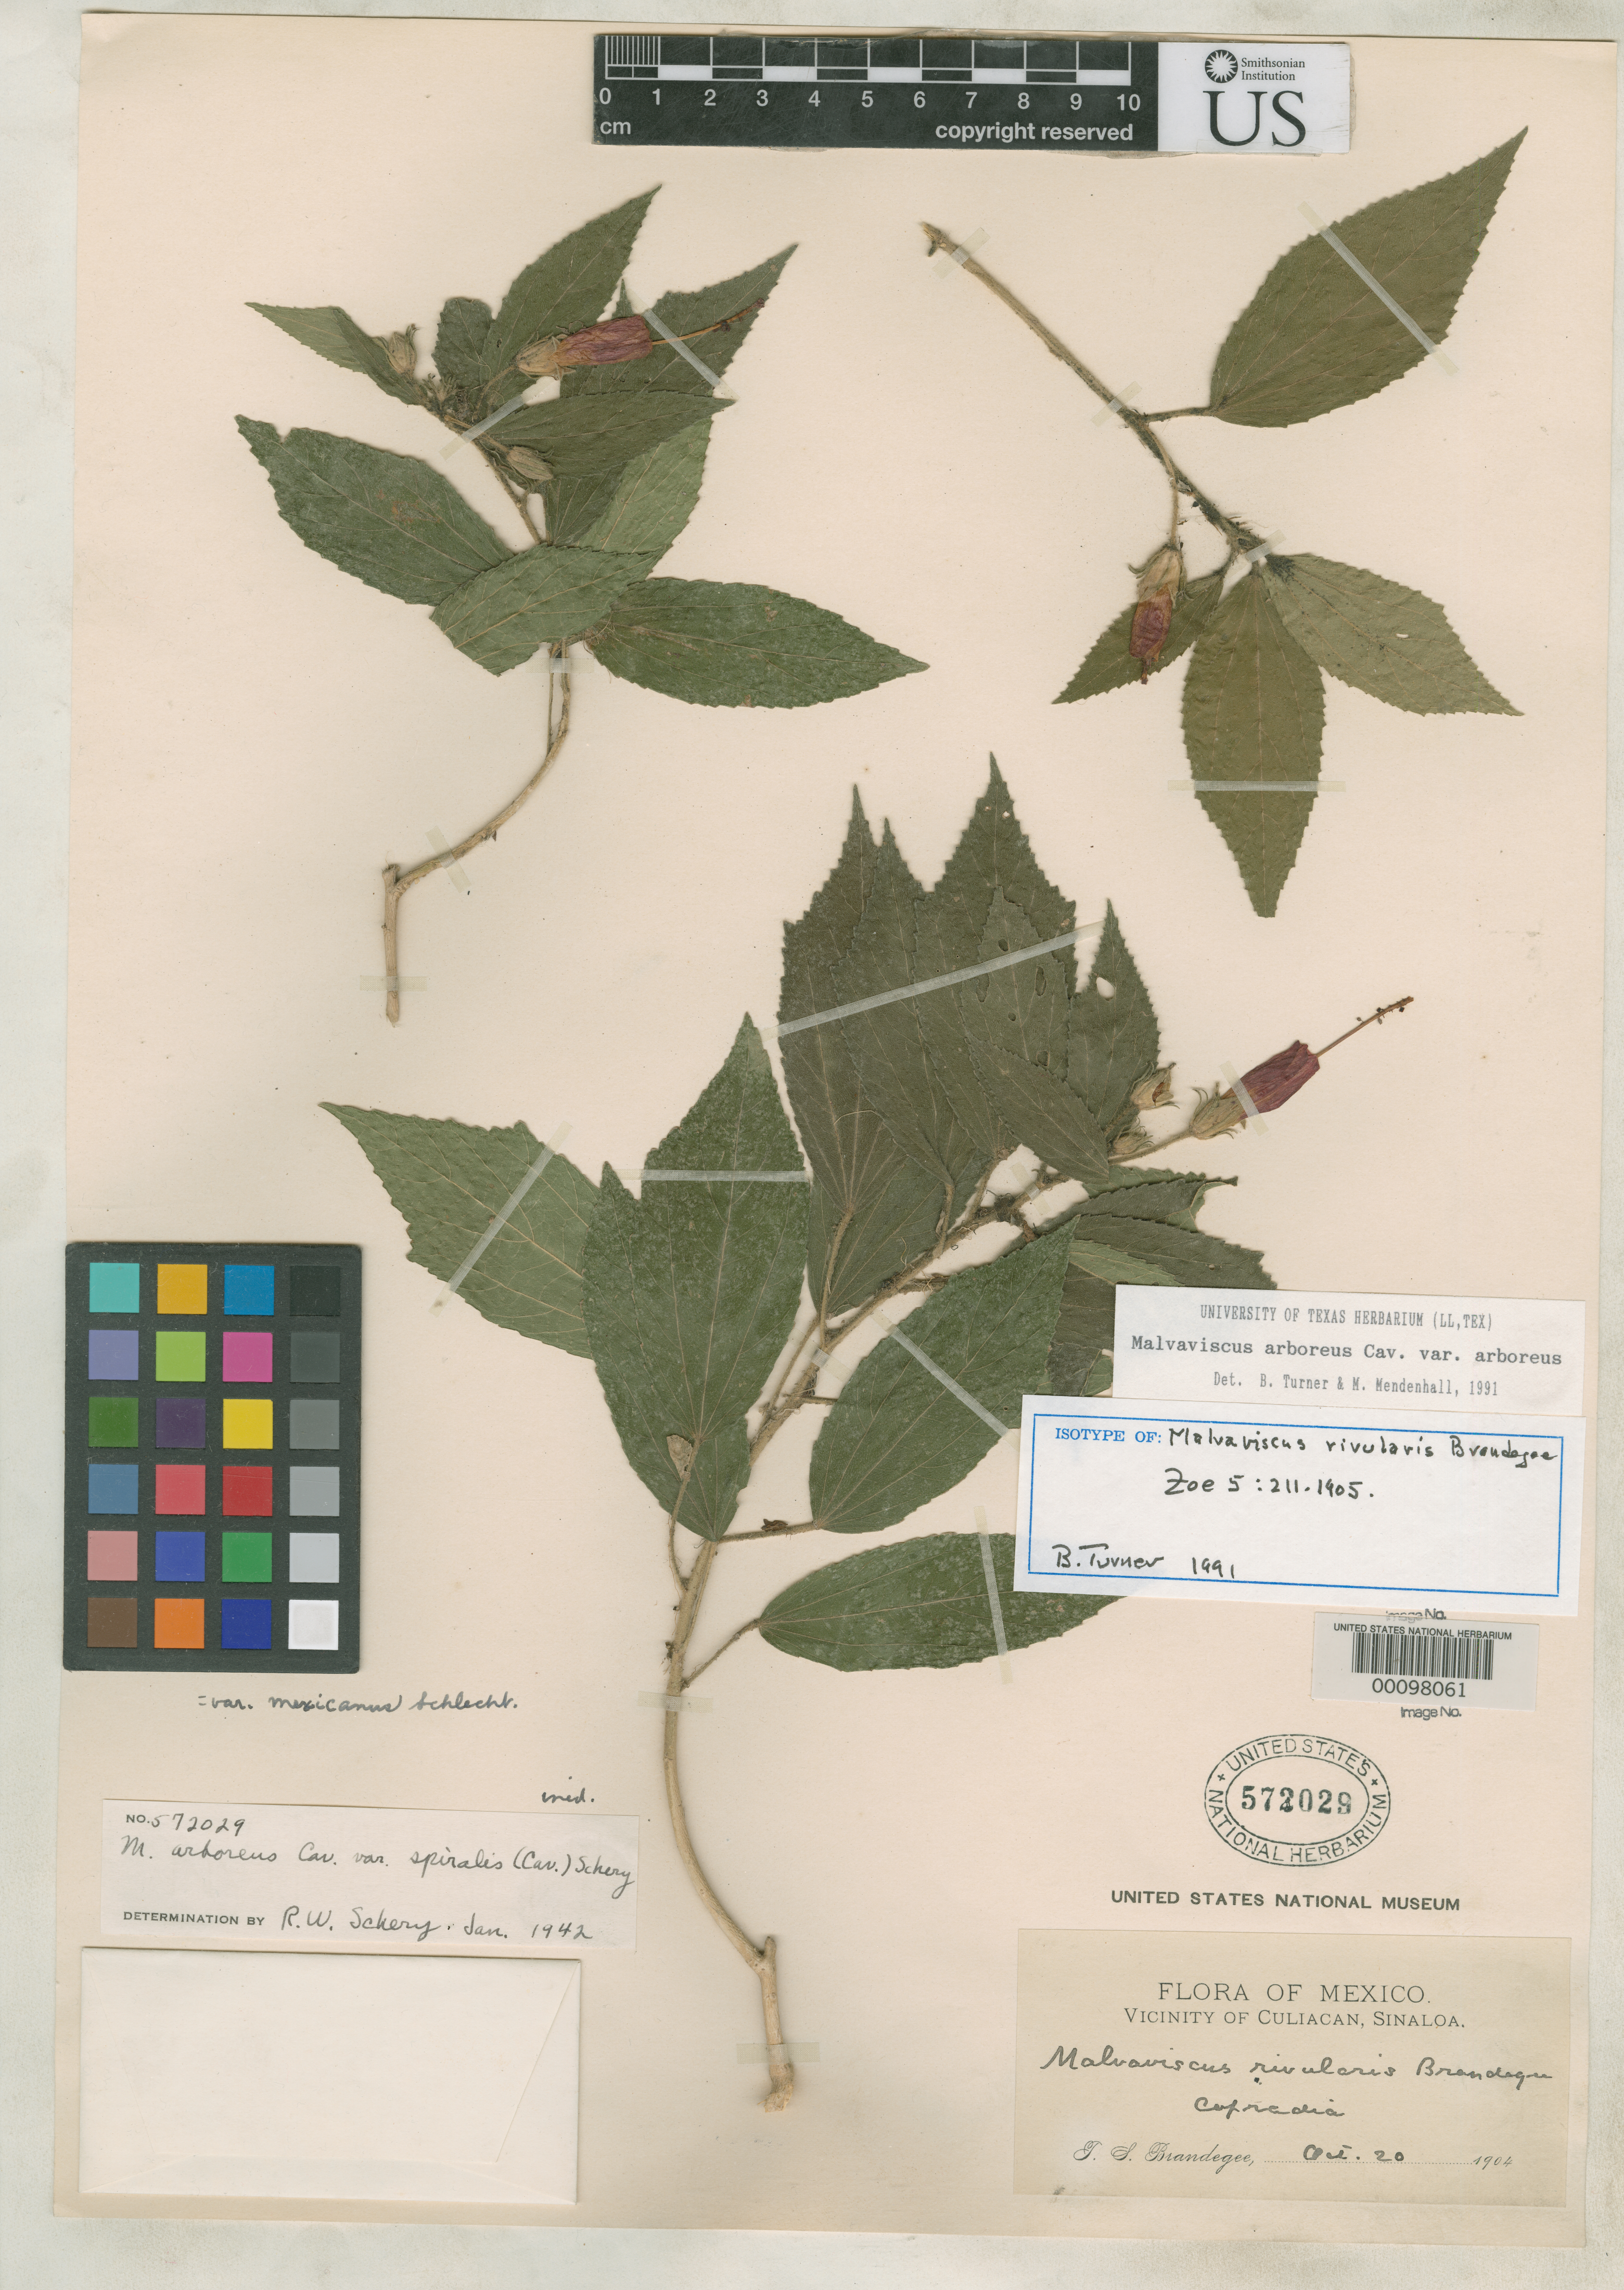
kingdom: Plantae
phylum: Tracheophyta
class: Magnoliopsida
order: Malvales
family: Malvaceae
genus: Malvaviscus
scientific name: Malvaviscus rivularis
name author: Brandegee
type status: Type Collection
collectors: T. S. Brandegee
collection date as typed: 20 Oct 1904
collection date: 1904-10-20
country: Mexico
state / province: Sinaloa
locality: Cofradia River.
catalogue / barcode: US 572029